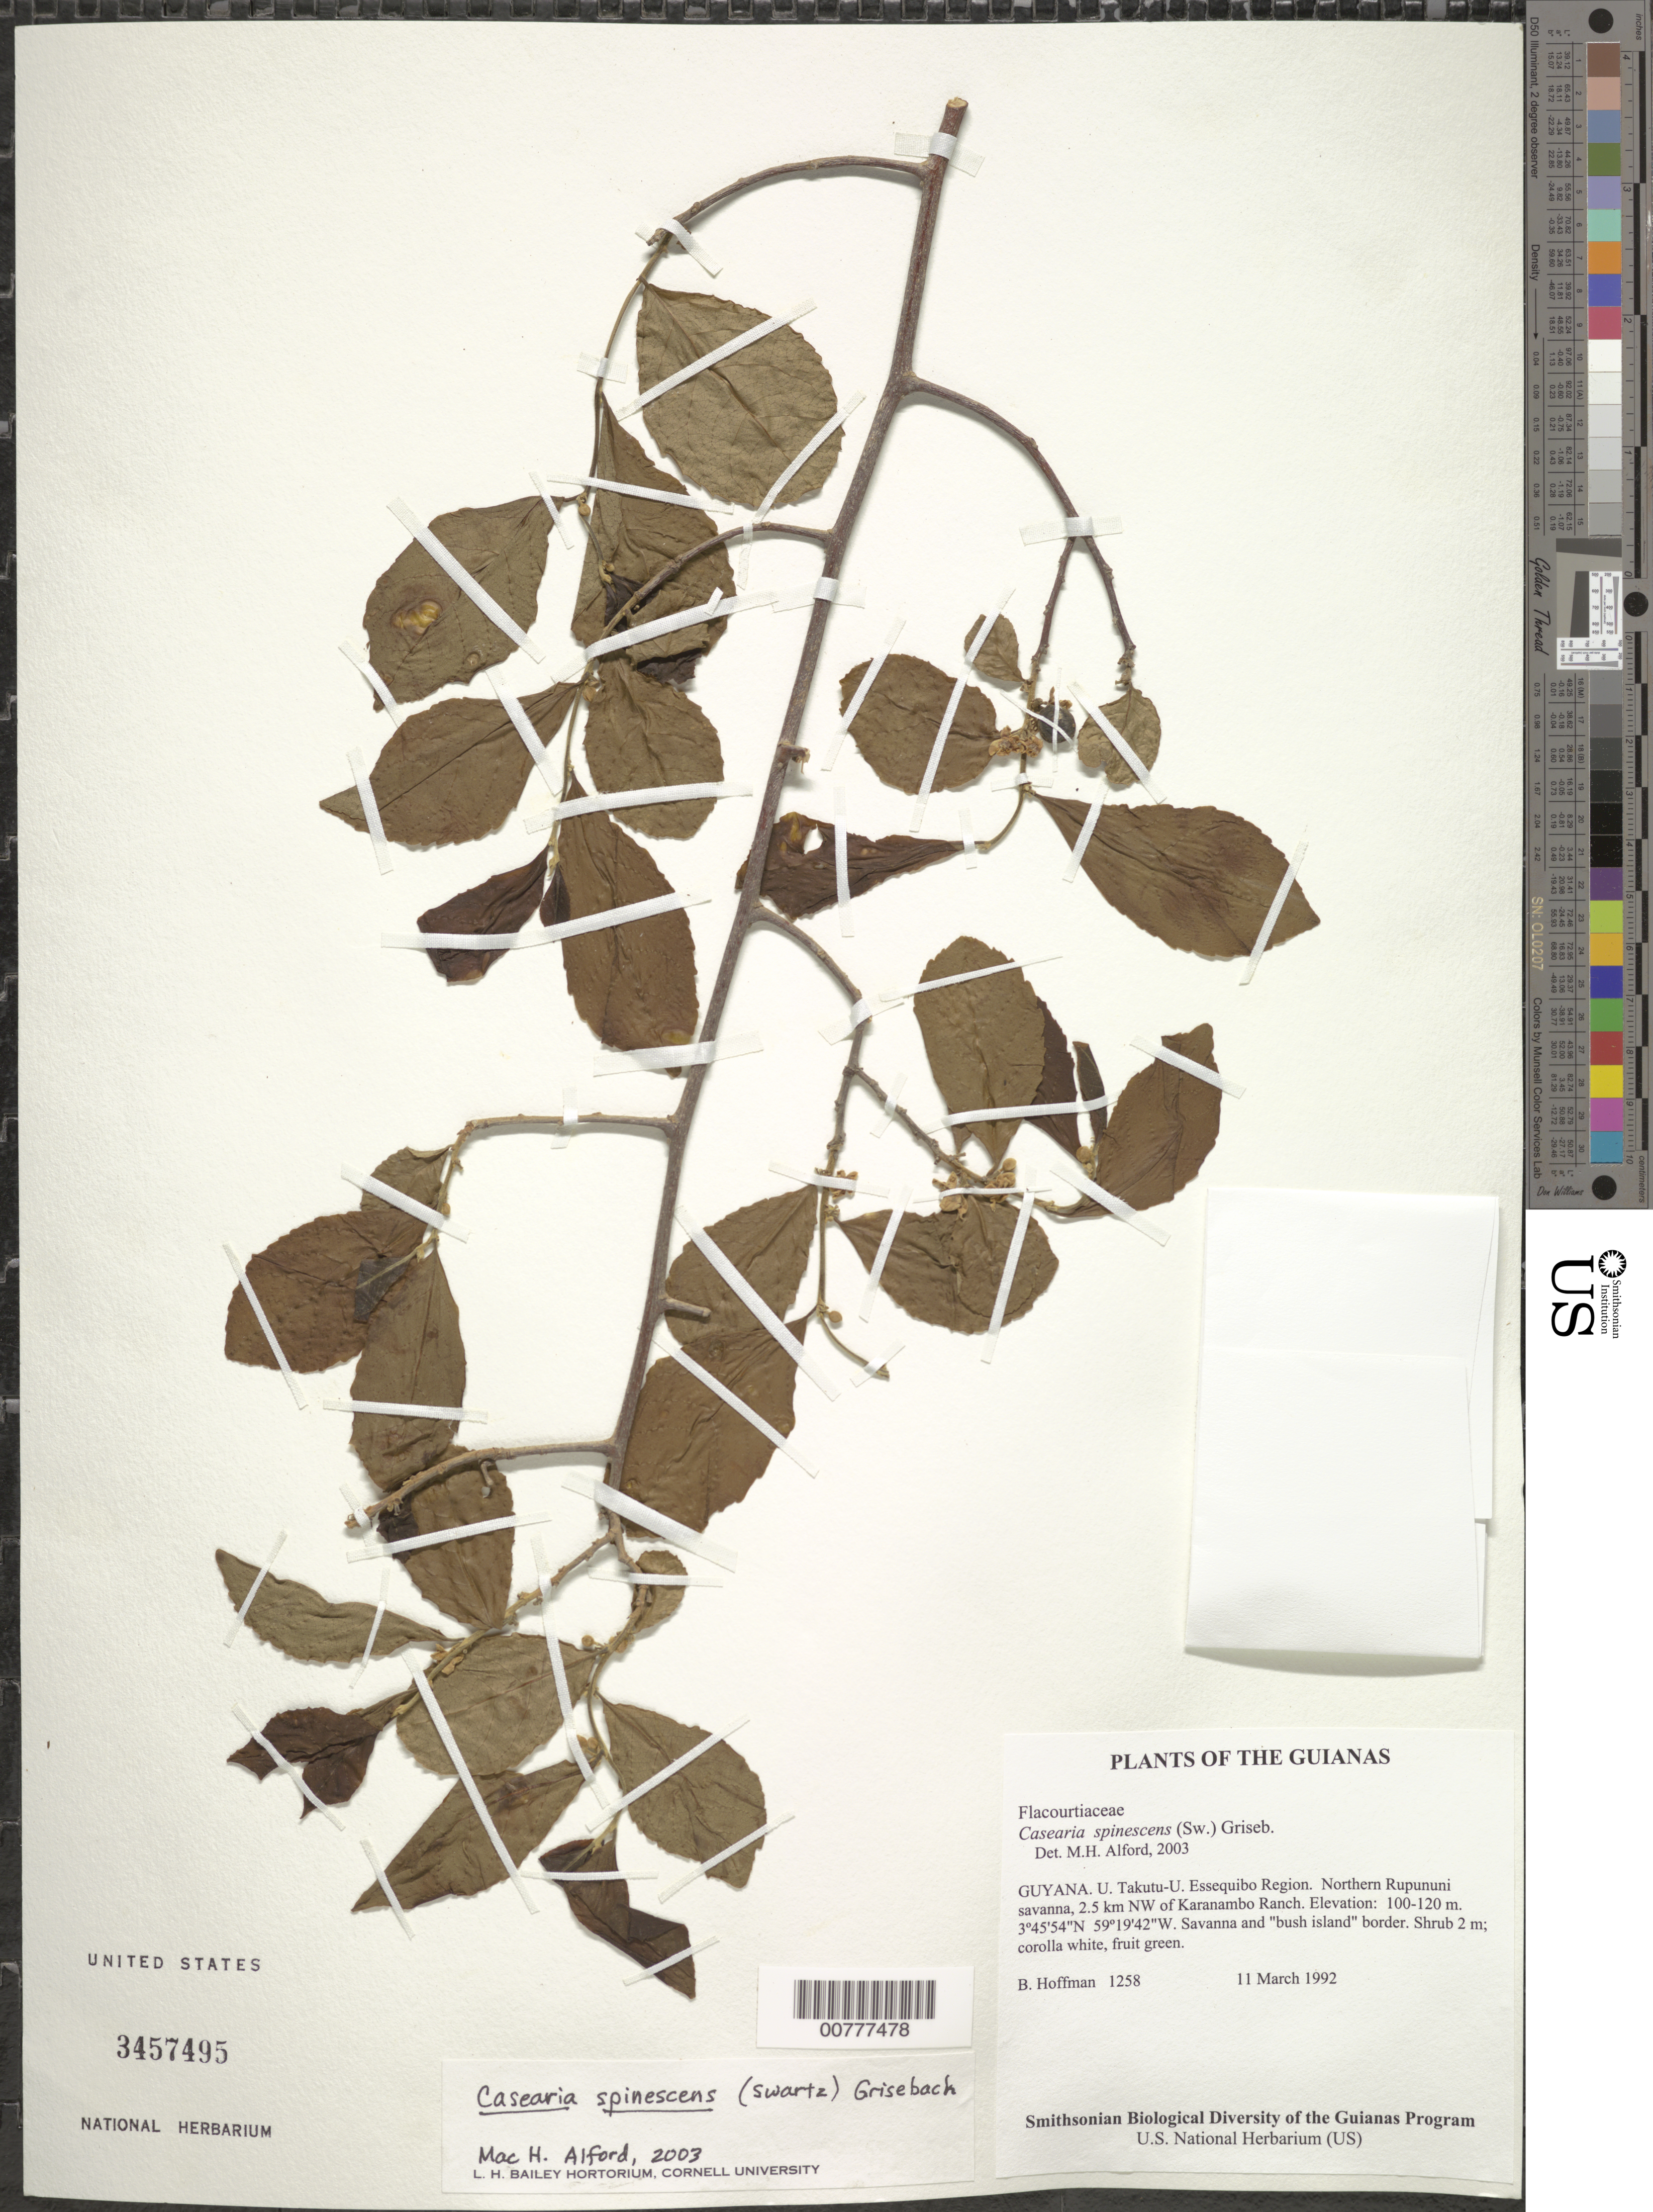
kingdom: Plantae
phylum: Tracheophyta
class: Magnoliopsida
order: Malpighiales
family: Salicaceae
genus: Casearia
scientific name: Casearia spinescens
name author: (Sw.) Griseb.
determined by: Alford, Mac Haverson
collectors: B. Hoffman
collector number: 1258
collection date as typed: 11 March 1992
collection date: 1992-03-11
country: Guyana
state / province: U. Takutu-U. Essequibo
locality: Northern Rupununi savanna, 2.5 km NW of Karanambo Ranch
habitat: Savanna and "bush island" border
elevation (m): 100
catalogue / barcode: US 3457495